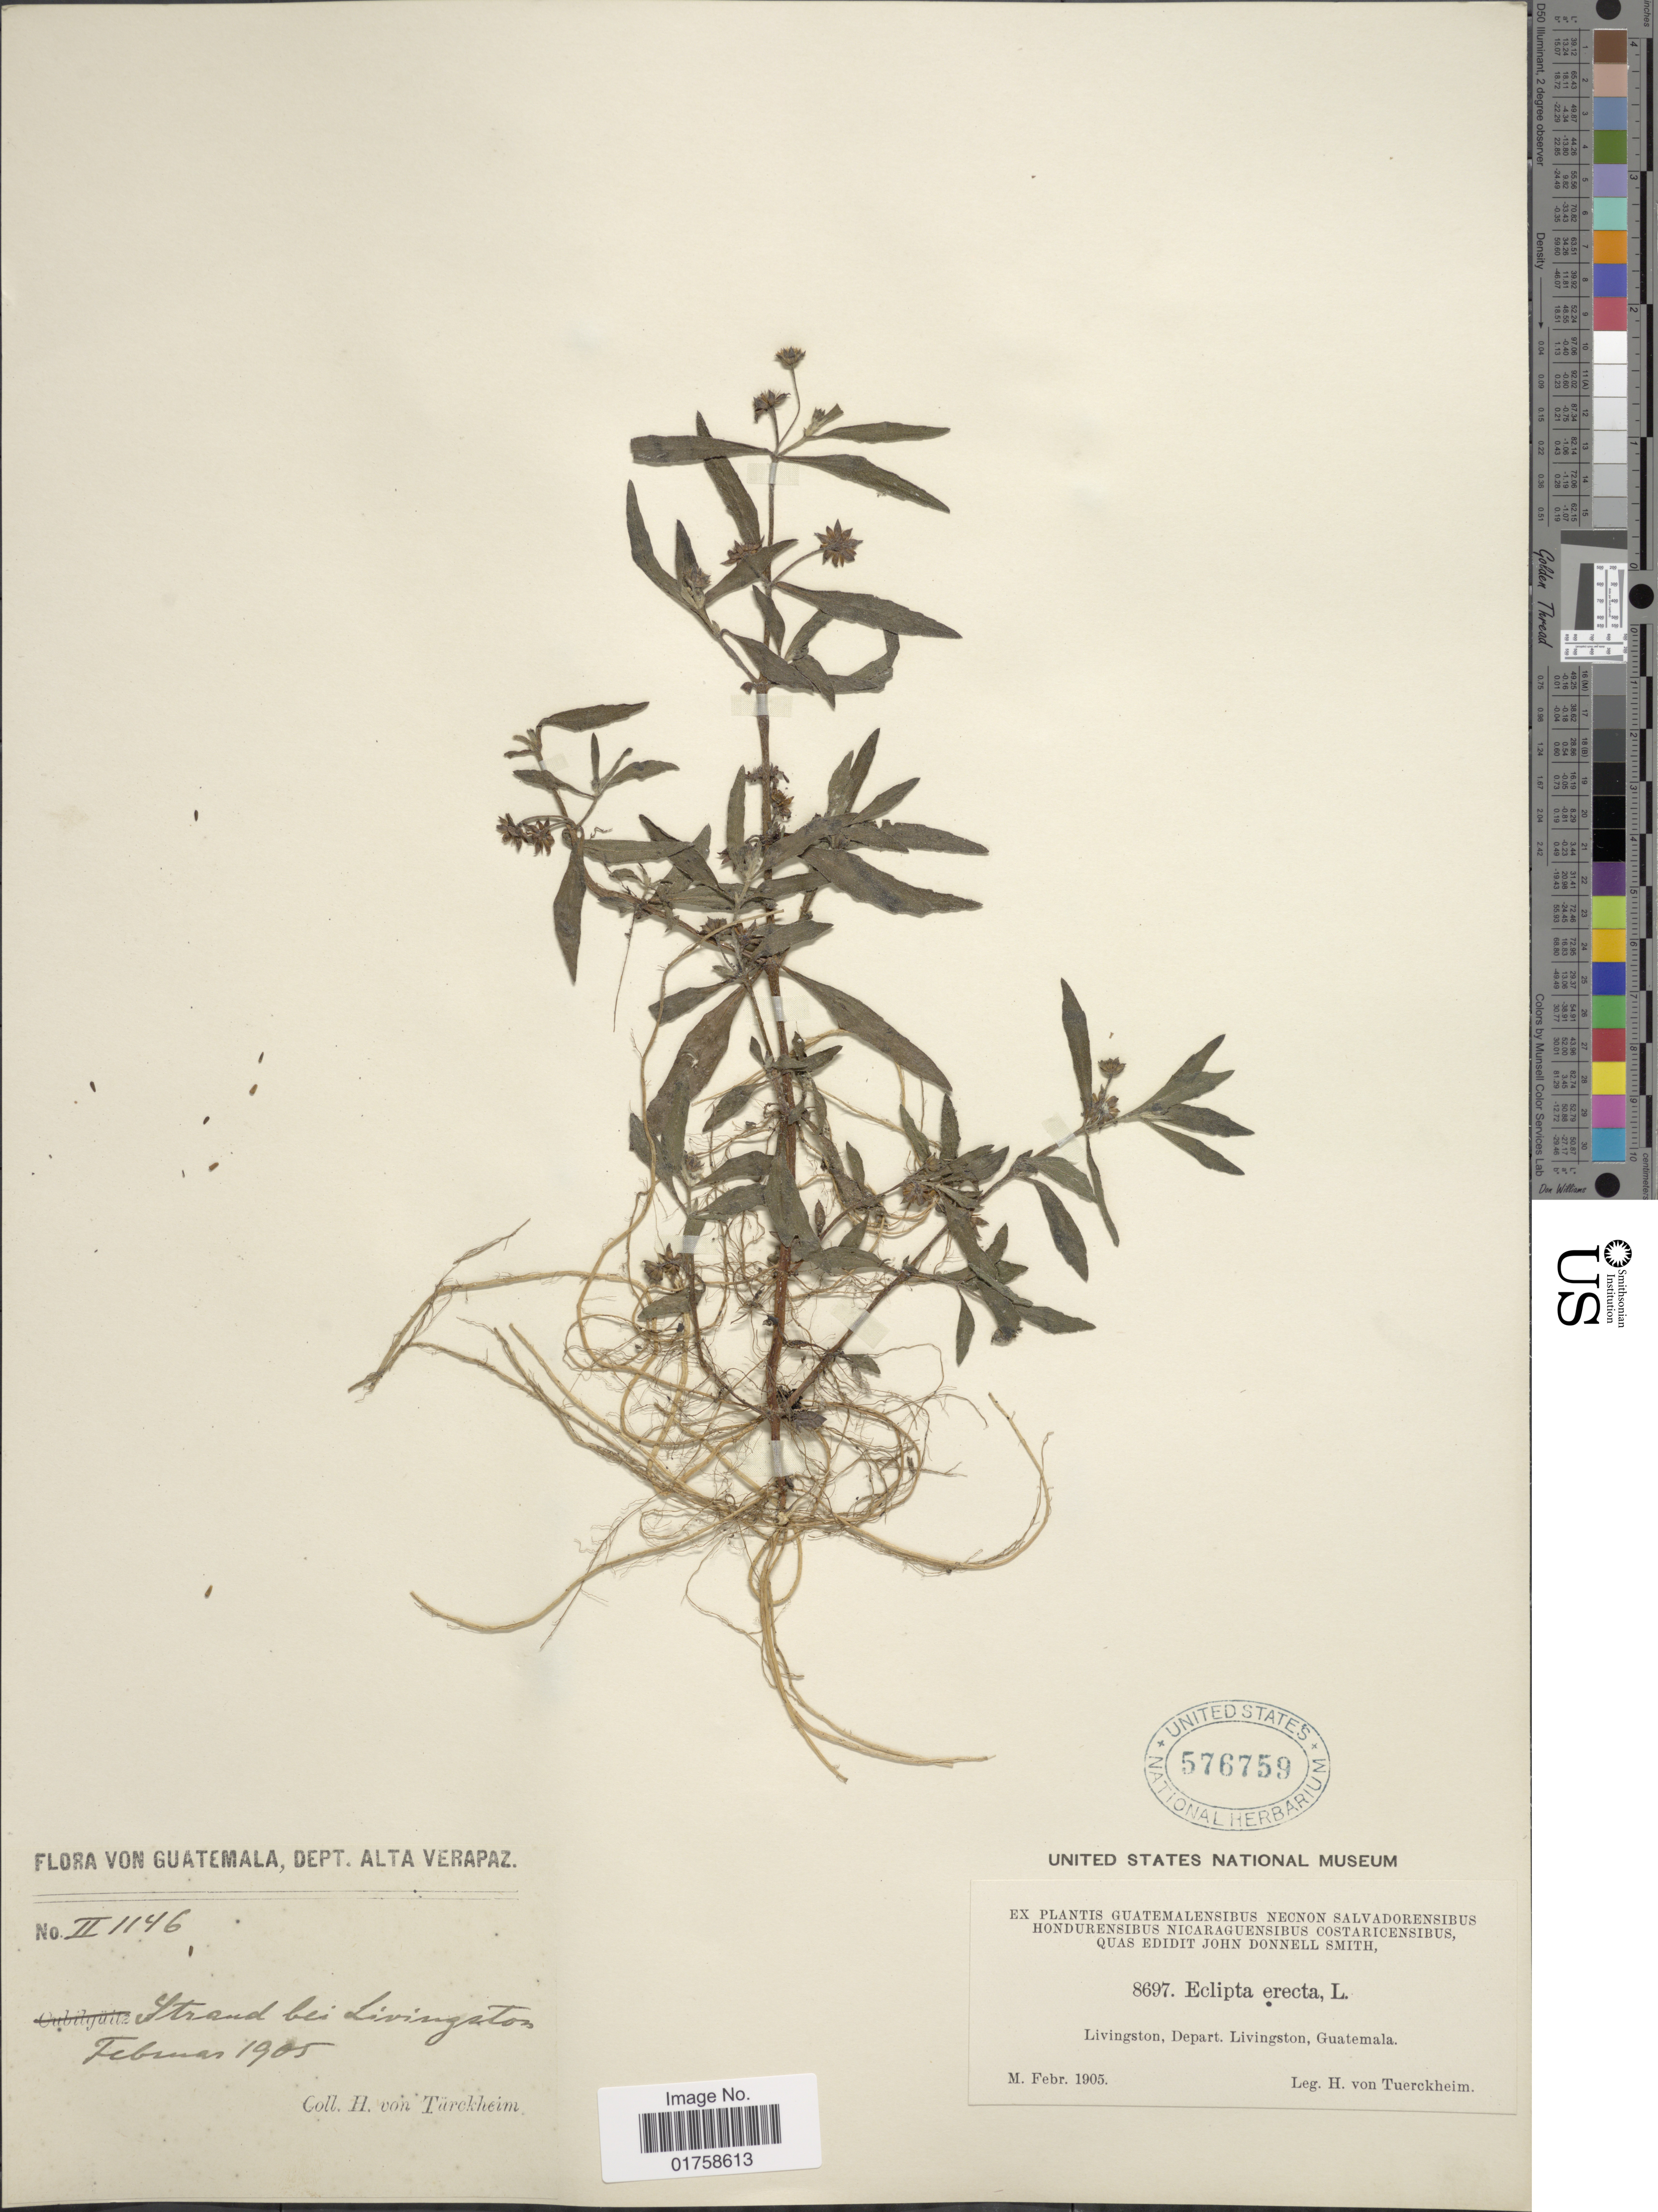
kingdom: Plantae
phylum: Tracheophyta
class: Magnoliopsida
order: Asterales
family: Asteraceae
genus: Eclipta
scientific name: Eclipta erecta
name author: L.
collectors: H. von Tuerckheim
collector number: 8697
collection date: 1905-02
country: Guatemala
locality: Strand bei Livingston, Depart. Livingston, Guatemala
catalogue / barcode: US 576759